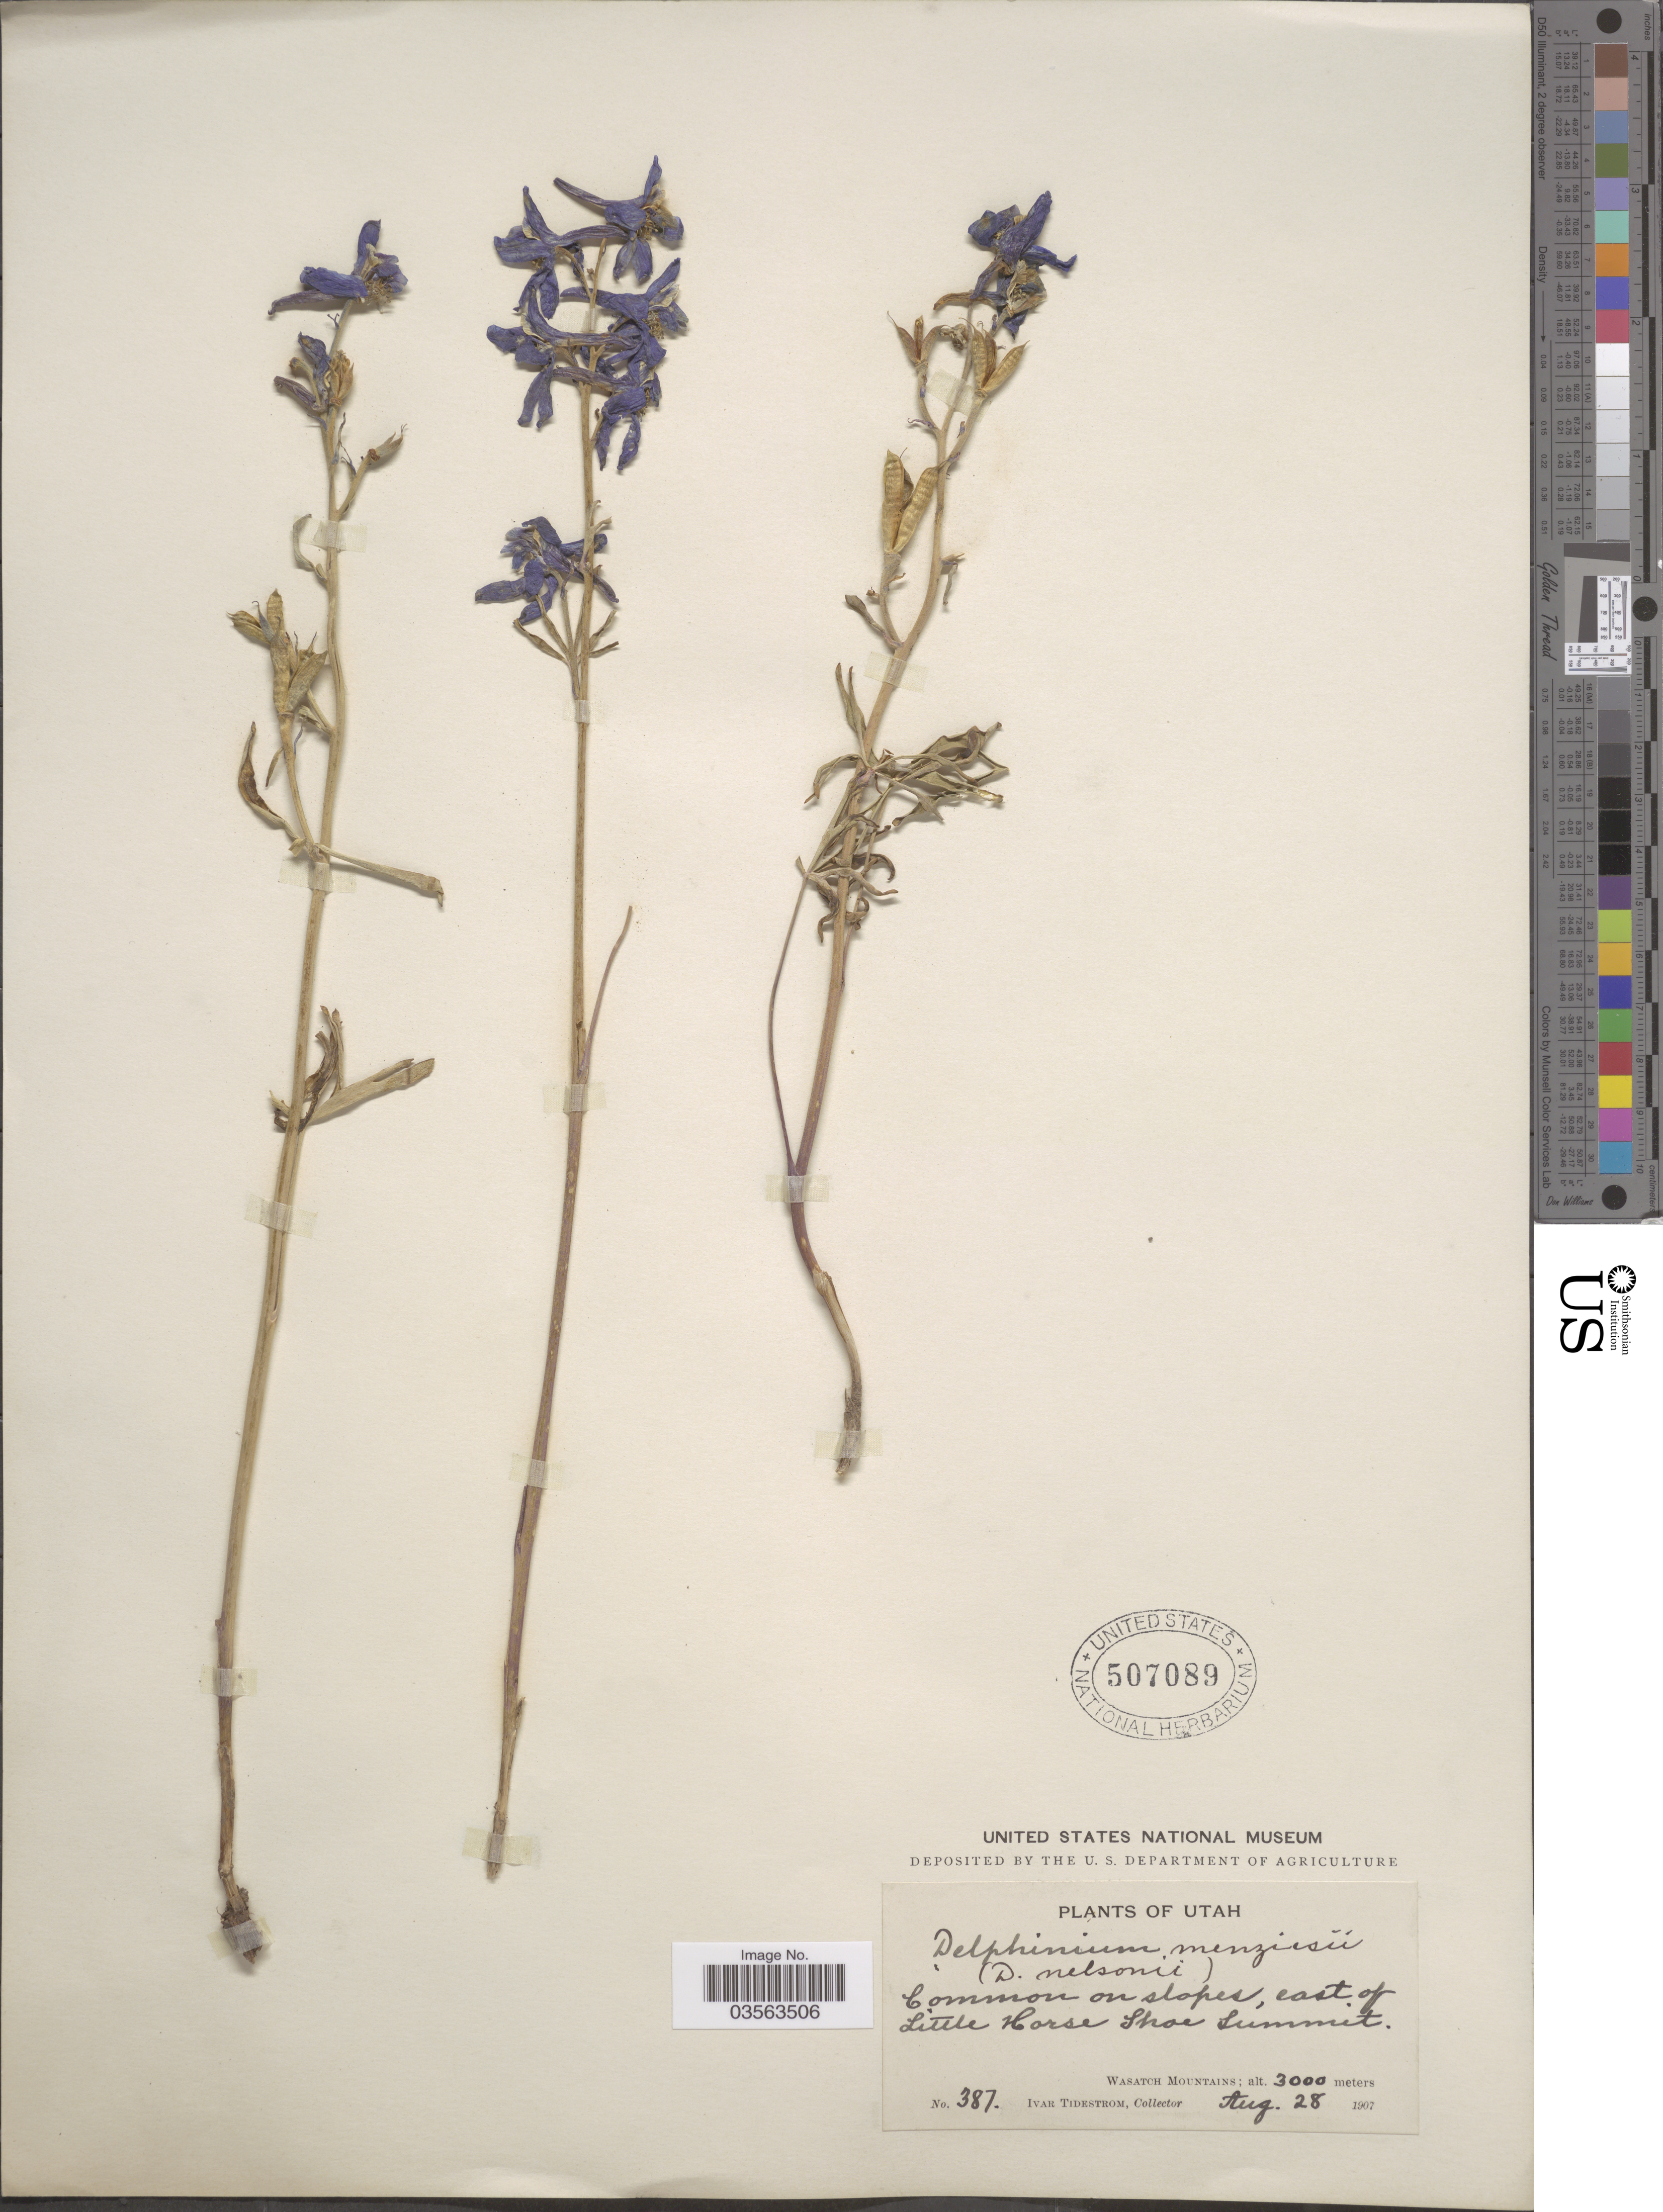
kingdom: Plantae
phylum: Tracheophyta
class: Magnoliopsida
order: Ranunculales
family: Ranunculaceae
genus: Delphinium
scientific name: Delphinium menziesii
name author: DC.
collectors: I. F. Tidestrom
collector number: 387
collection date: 1907-08-28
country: United States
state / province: Utah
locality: Common on slopes, east of Little Horse Shoe Summit. Wasatch Mountains.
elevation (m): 3000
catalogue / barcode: US 507089